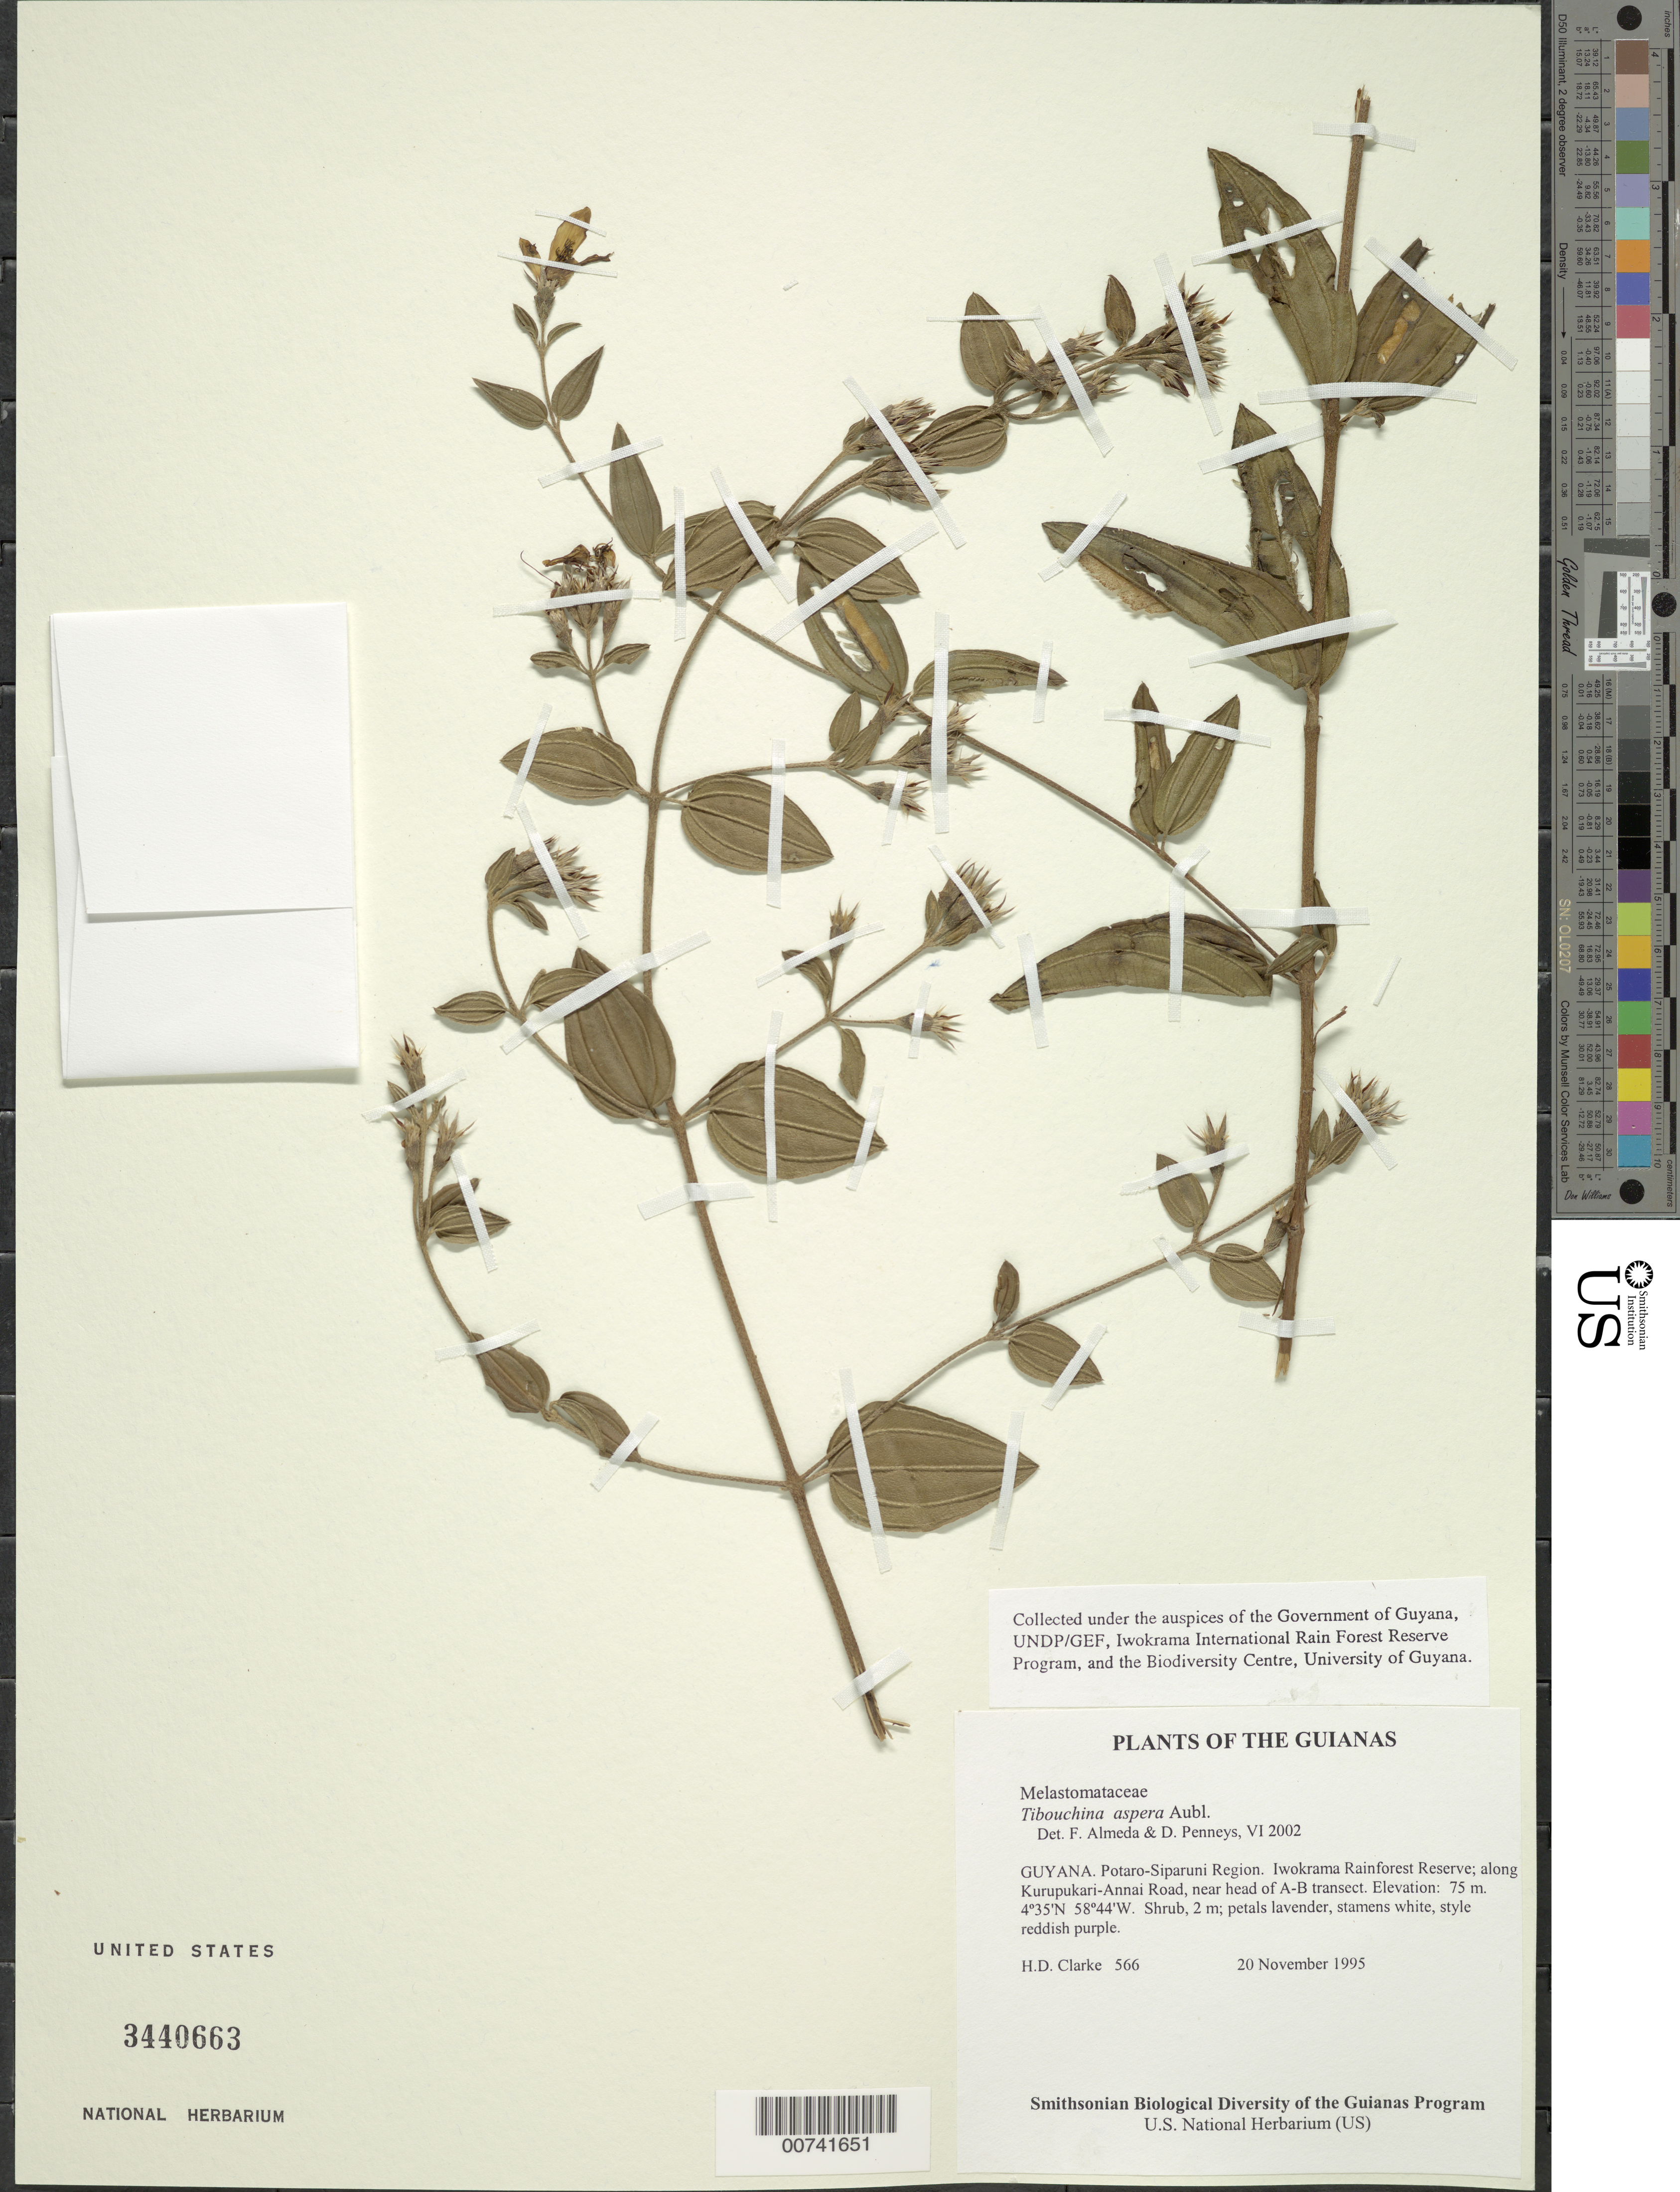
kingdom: Plantae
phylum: Tracheophyta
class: Magnoliopsida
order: Myrtales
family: Melastomataceae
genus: Tibouchina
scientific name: Tibouchina aspera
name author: Aubl.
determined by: Almeda, F.; Penneys, D. S.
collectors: H. D. Clarke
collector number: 566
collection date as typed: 20 November 1995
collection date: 1995-11-20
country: Guyana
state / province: Potaro-Siparuni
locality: Iwokrama Rainforest Reserve; along Kurupukari-Annai Road, near head of A-B transect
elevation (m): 75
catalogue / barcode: US 3440663